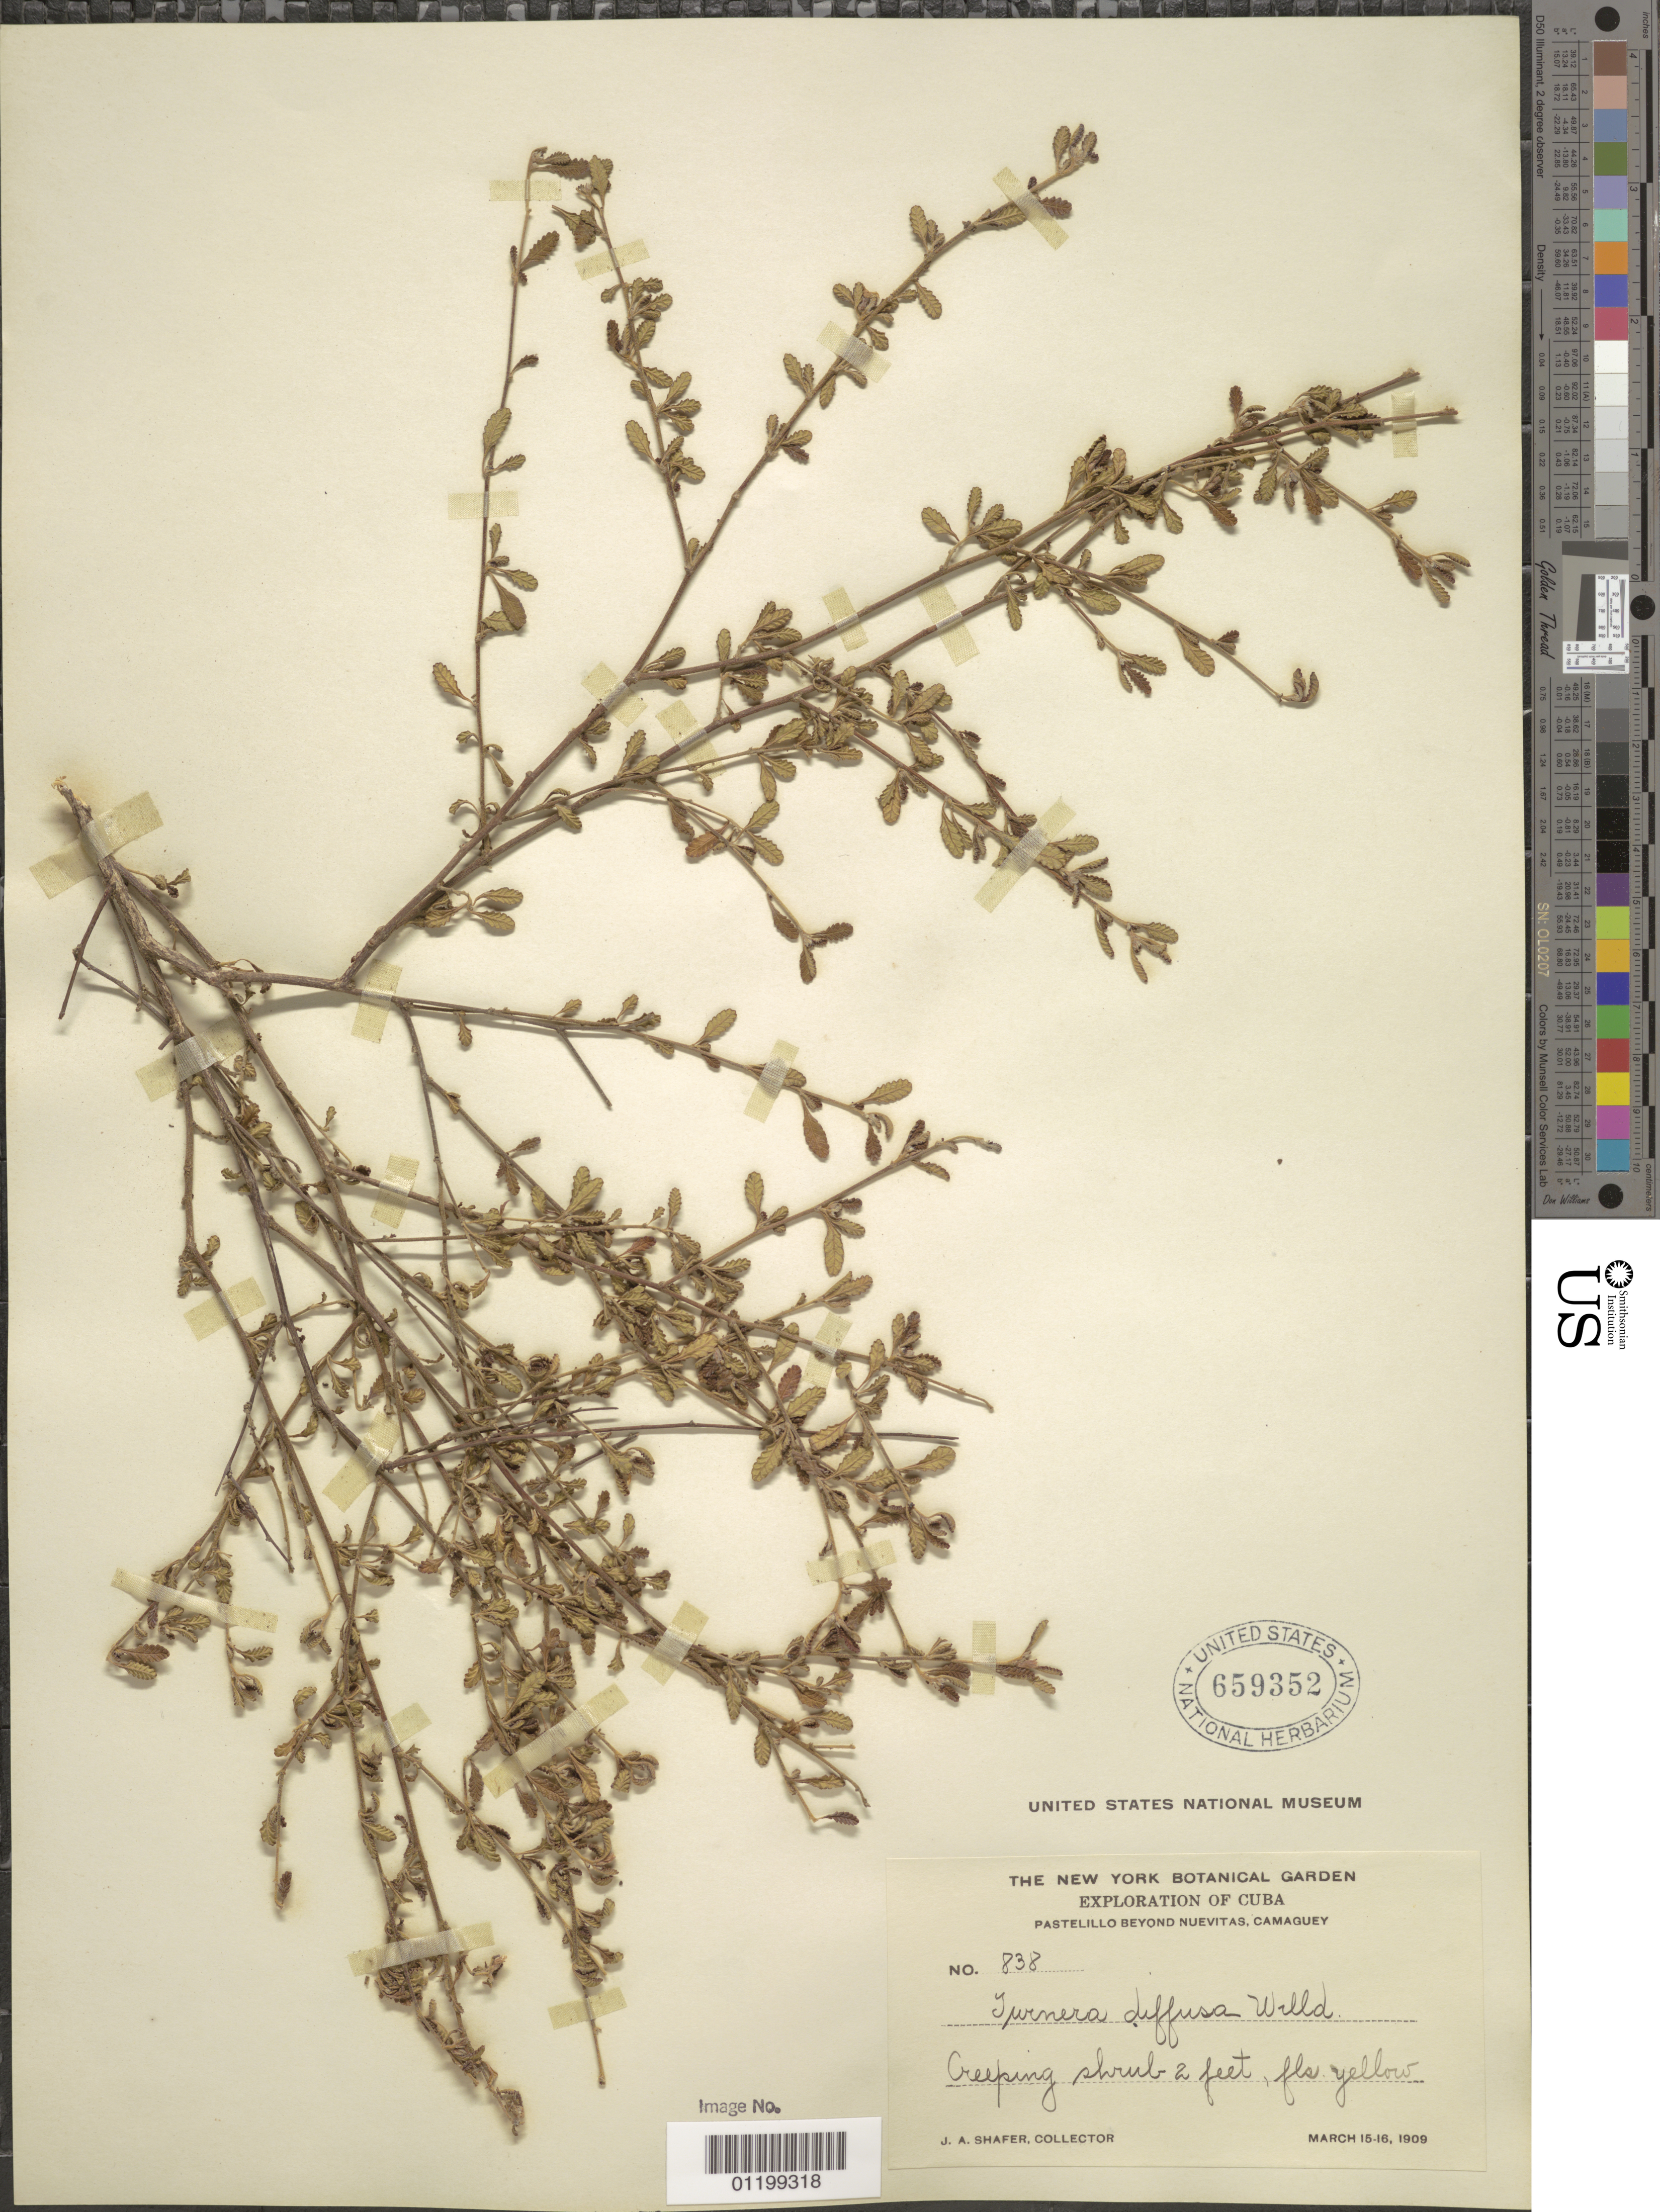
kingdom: Plantae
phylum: Tracheophyta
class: Magnoliopsida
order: Malpighiales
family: Turneraceae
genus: Turnera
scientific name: Turnera diffusa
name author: Willd. ex Schult.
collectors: J. A. Shafer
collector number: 838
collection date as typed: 15 Mar 1909 and 16 Mar 1909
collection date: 1909-03-15,1909-03-16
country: Cuba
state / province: Camagüey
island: Greater Antilles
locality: Pastelillo beyond Nuevitas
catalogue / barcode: US 659352